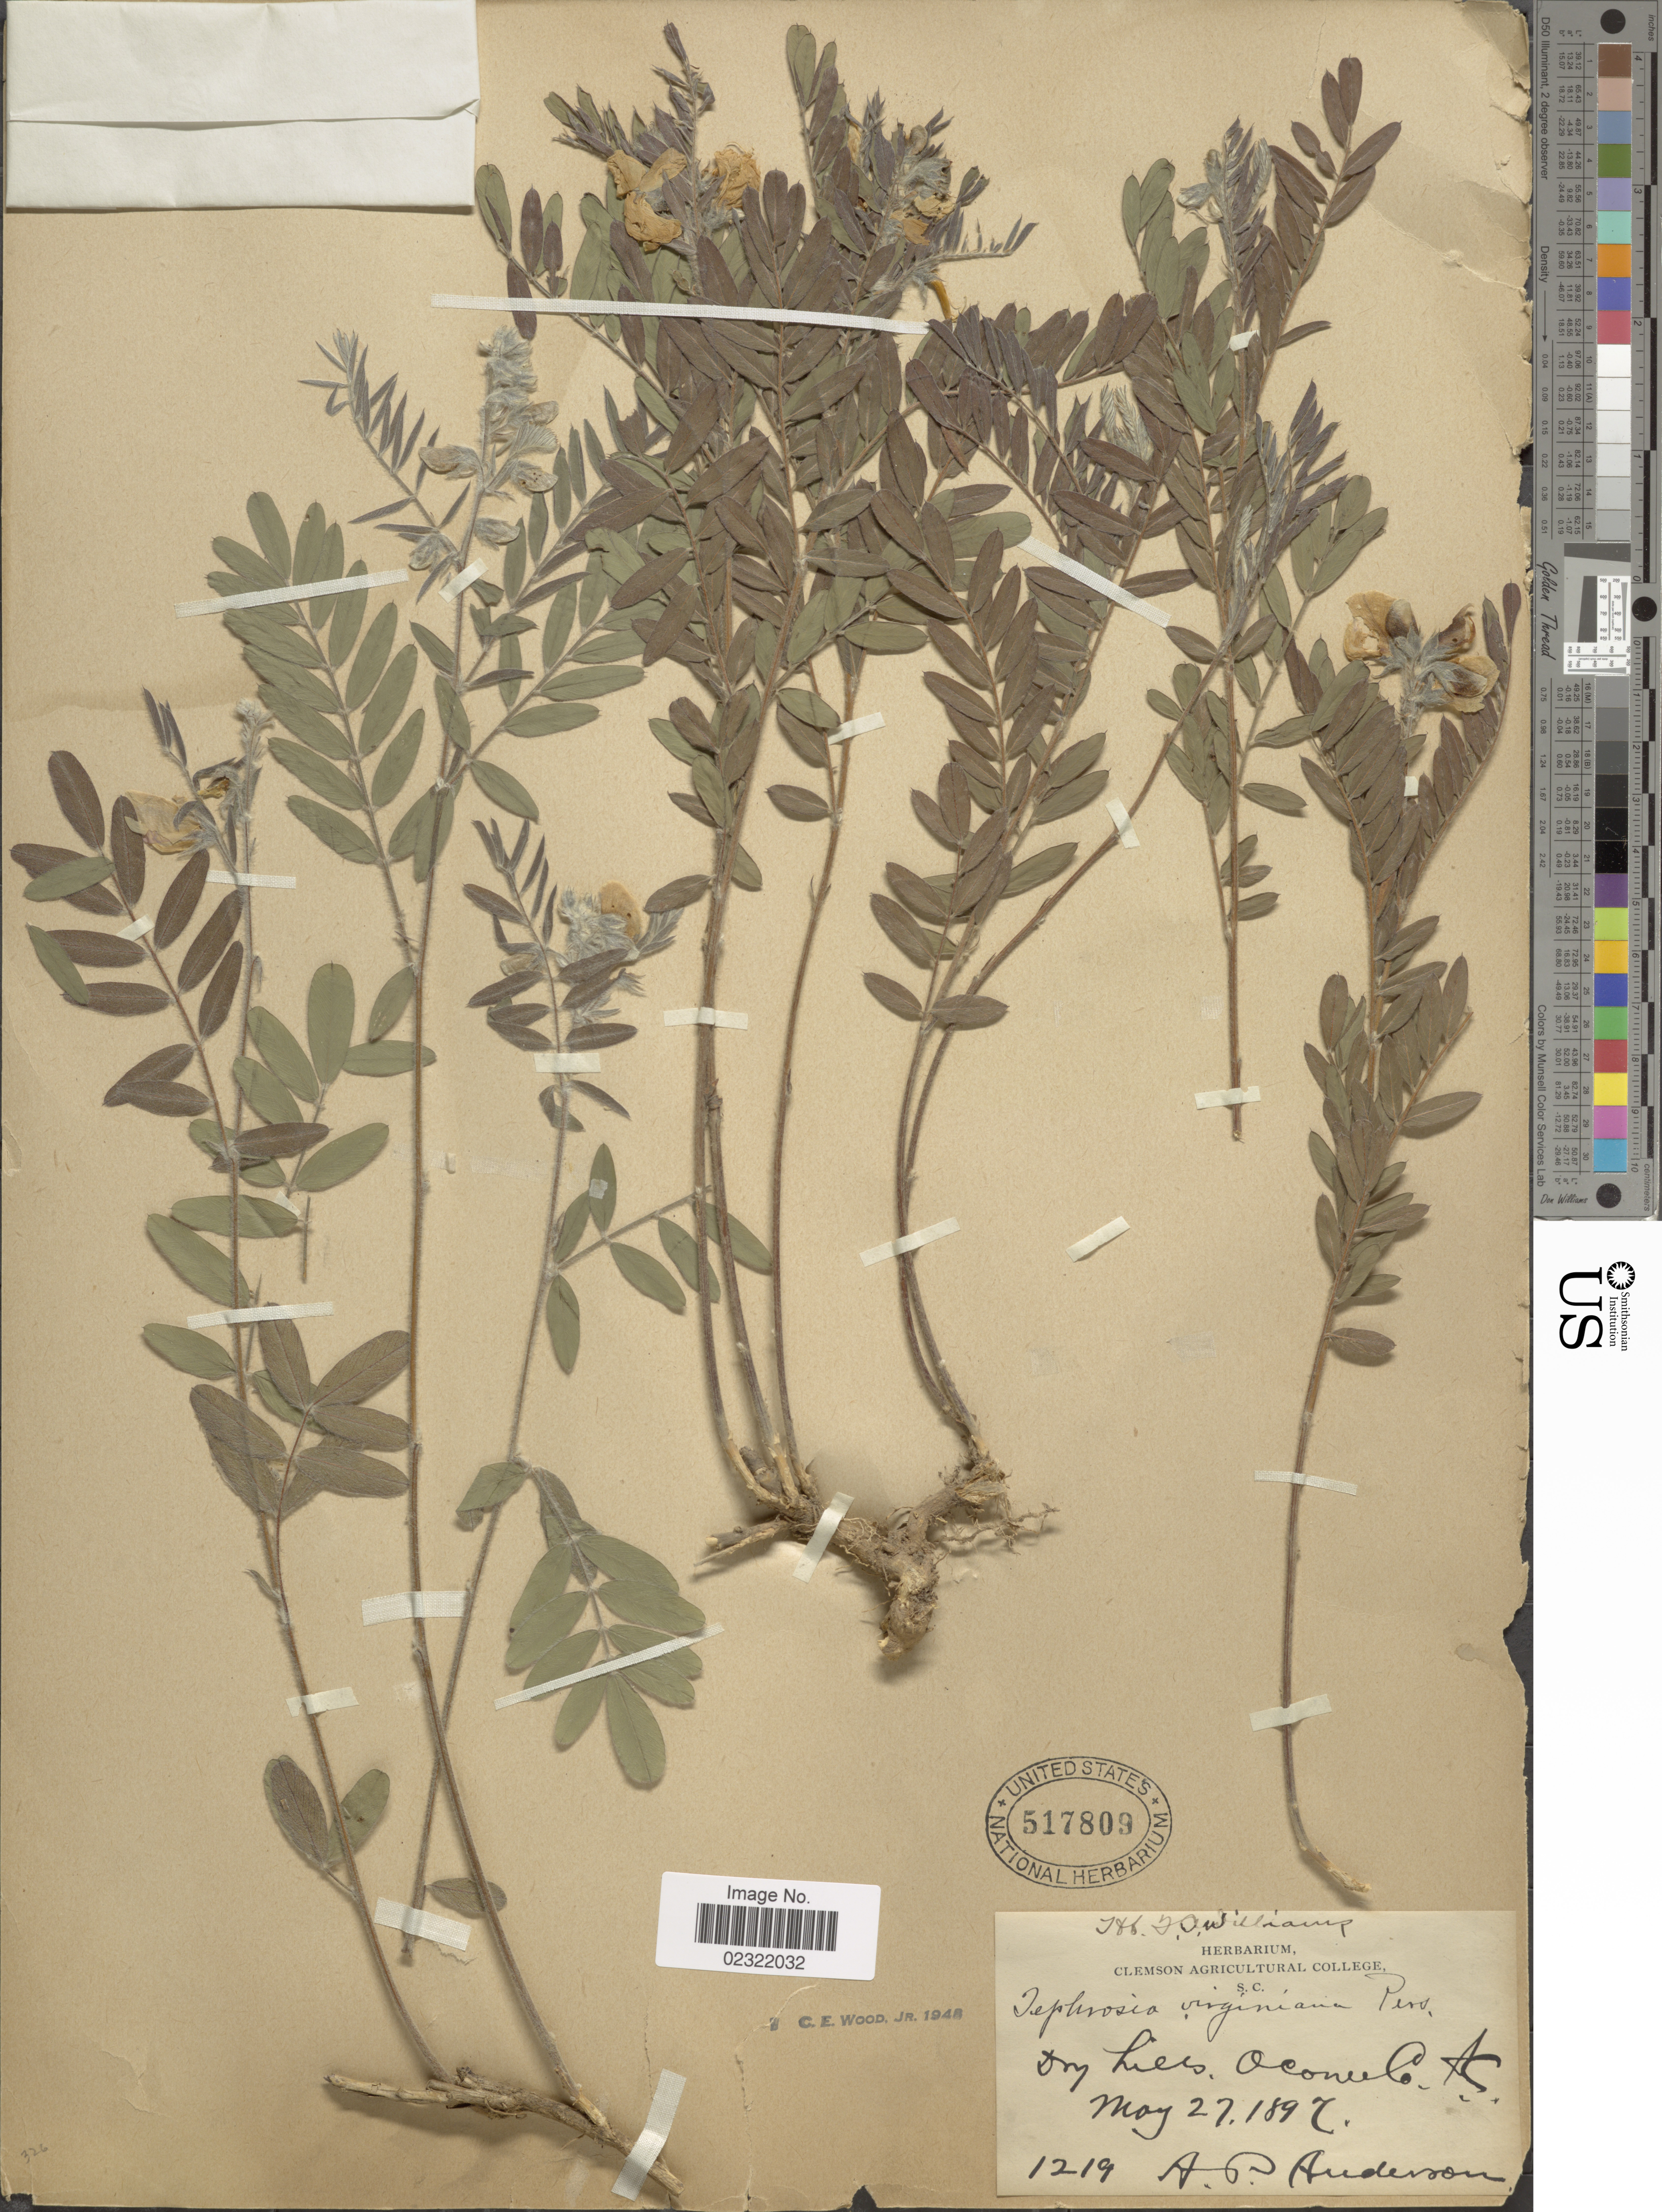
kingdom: Plantae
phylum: Tracheophyta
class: Magnoliopsida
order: Fabales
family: Fabaceae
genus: Tephrosia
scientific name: Tephrosia virginiana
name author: (L.) Pers.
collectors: A. P. Anderson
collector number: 1219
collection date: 1897-05-27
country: United States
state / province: South Carolina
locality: Dry hills, Oconee Co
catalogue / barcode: US 517809